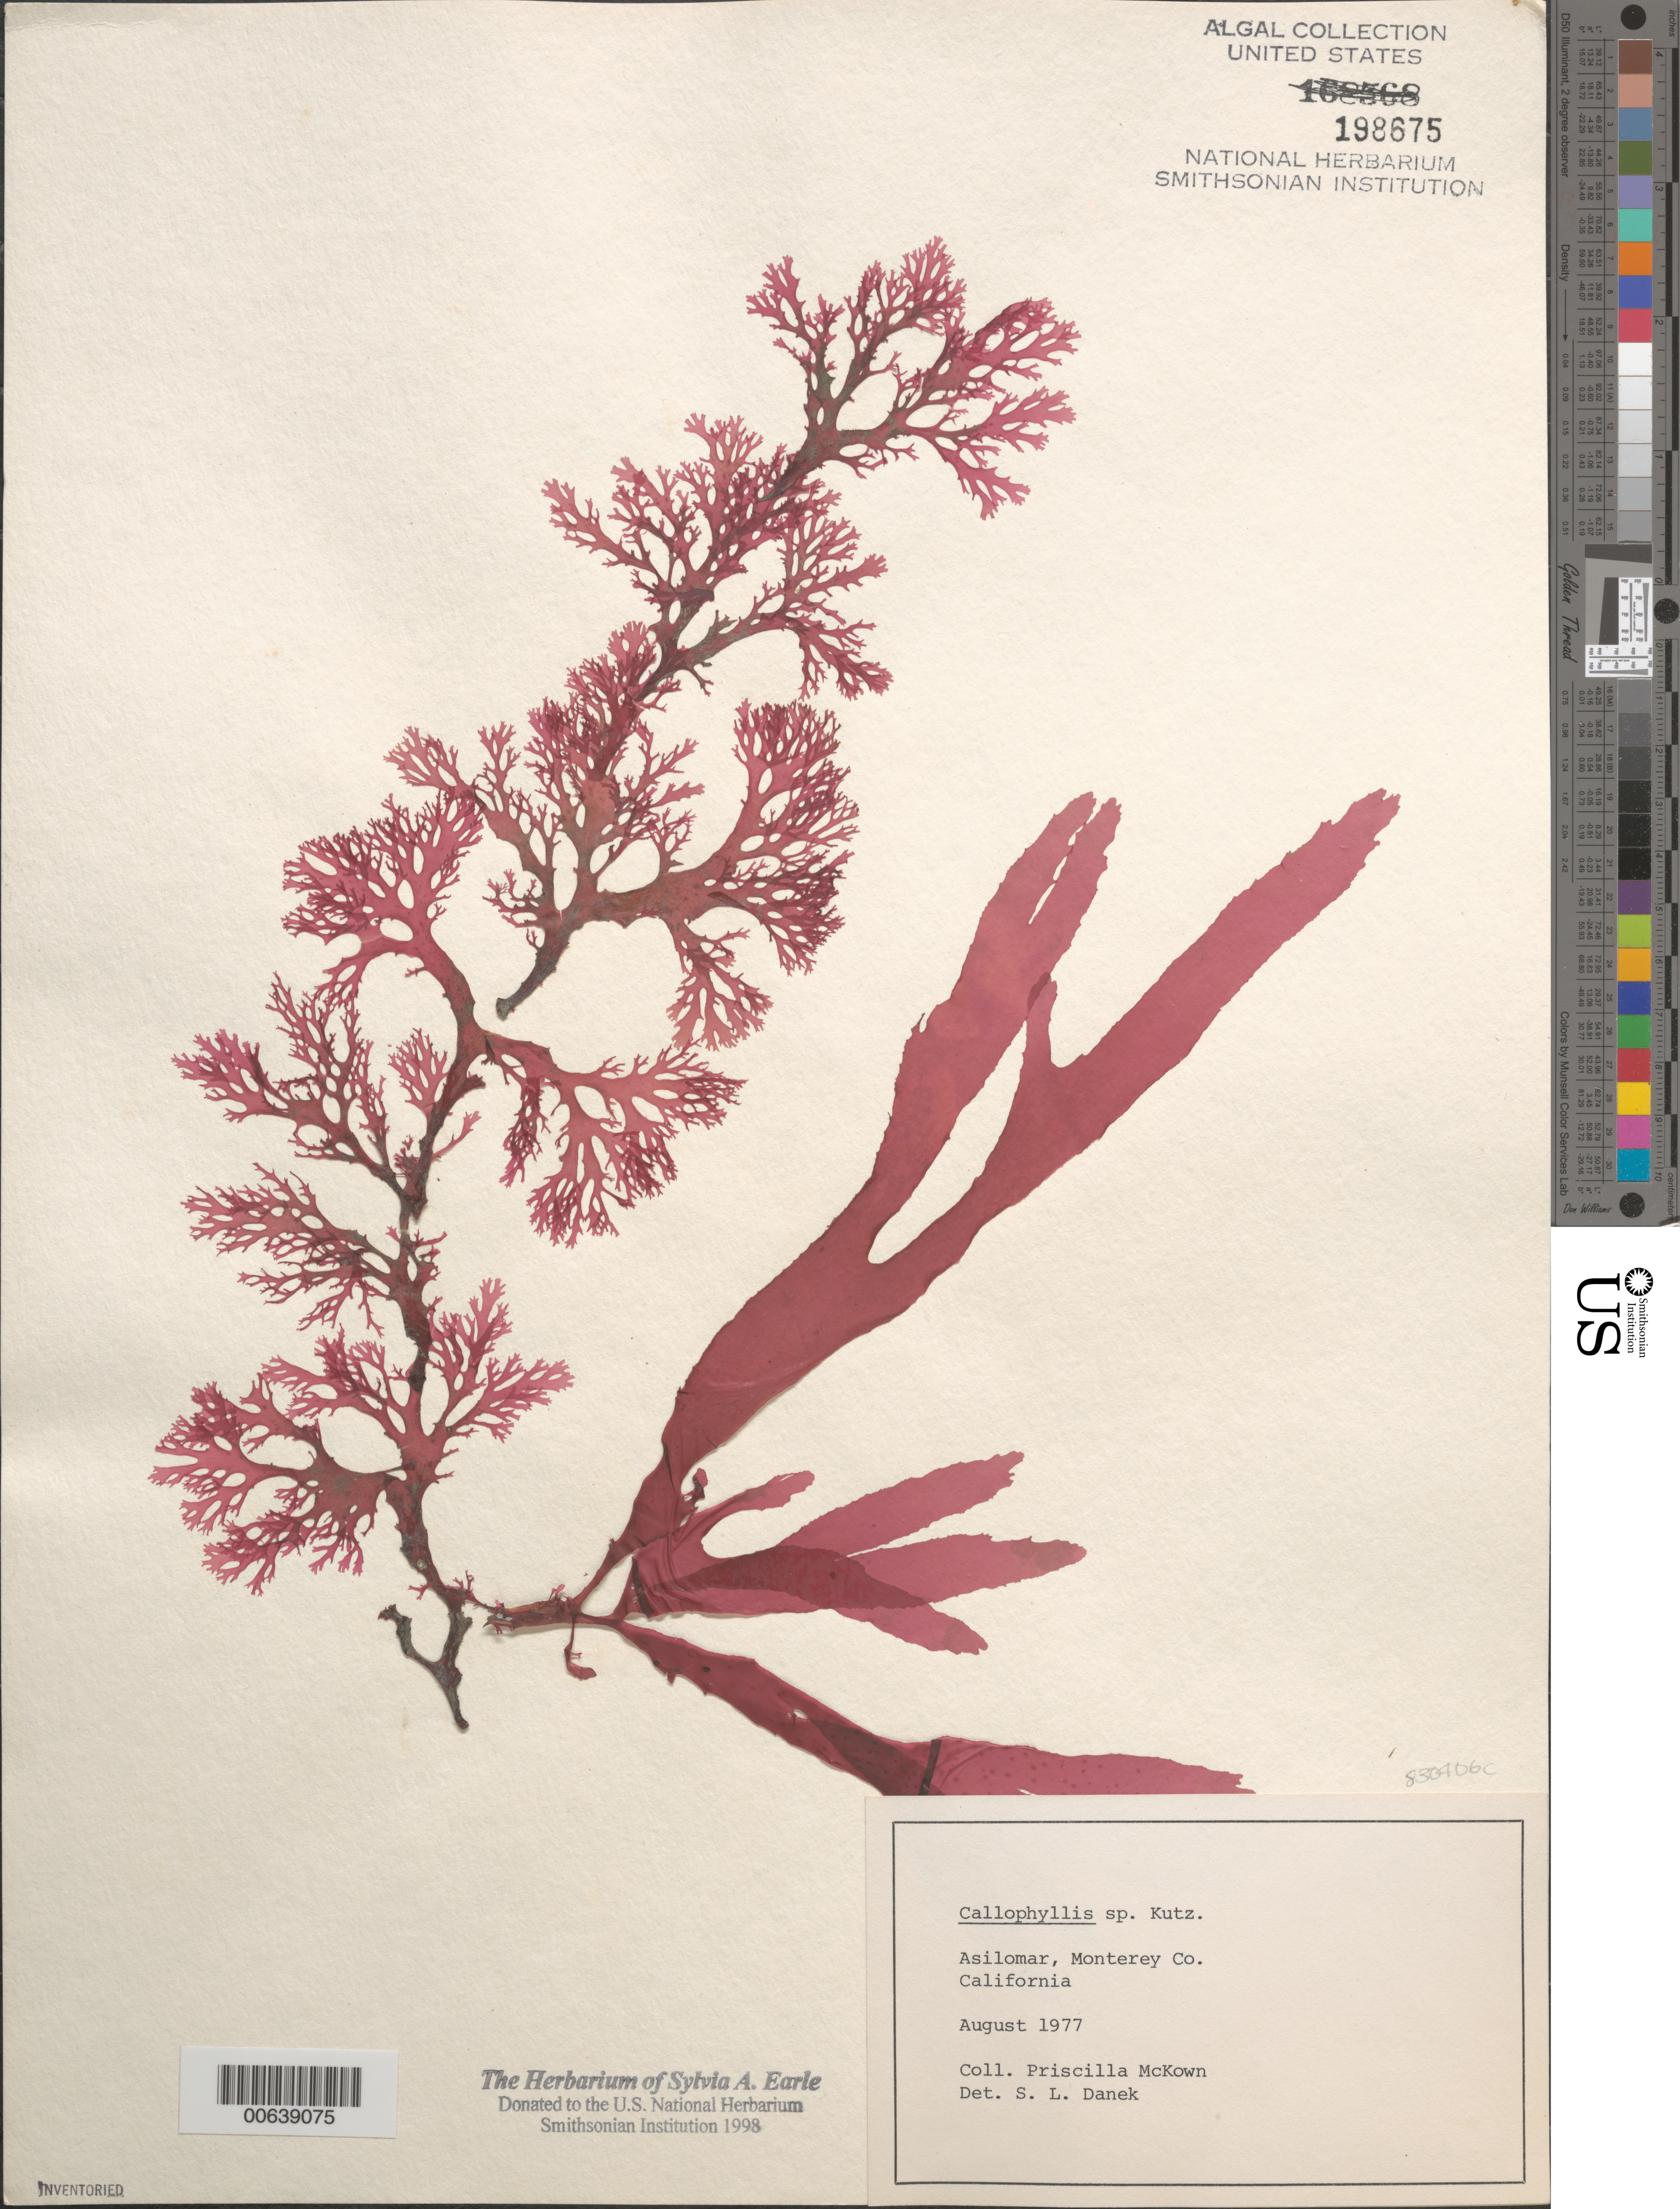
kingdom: Plantae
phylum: Rhodophyta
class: Florideophyceae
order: Gigartinales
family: Kallymeniaceae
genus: Callophyllis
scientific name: Callophyllis sp.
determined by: Danek, S. L.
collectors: P. McKown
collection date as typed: Aug 1977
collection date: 1977-08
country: United States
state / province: California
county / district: Monterey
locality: Asilomar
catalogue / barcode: US 198675